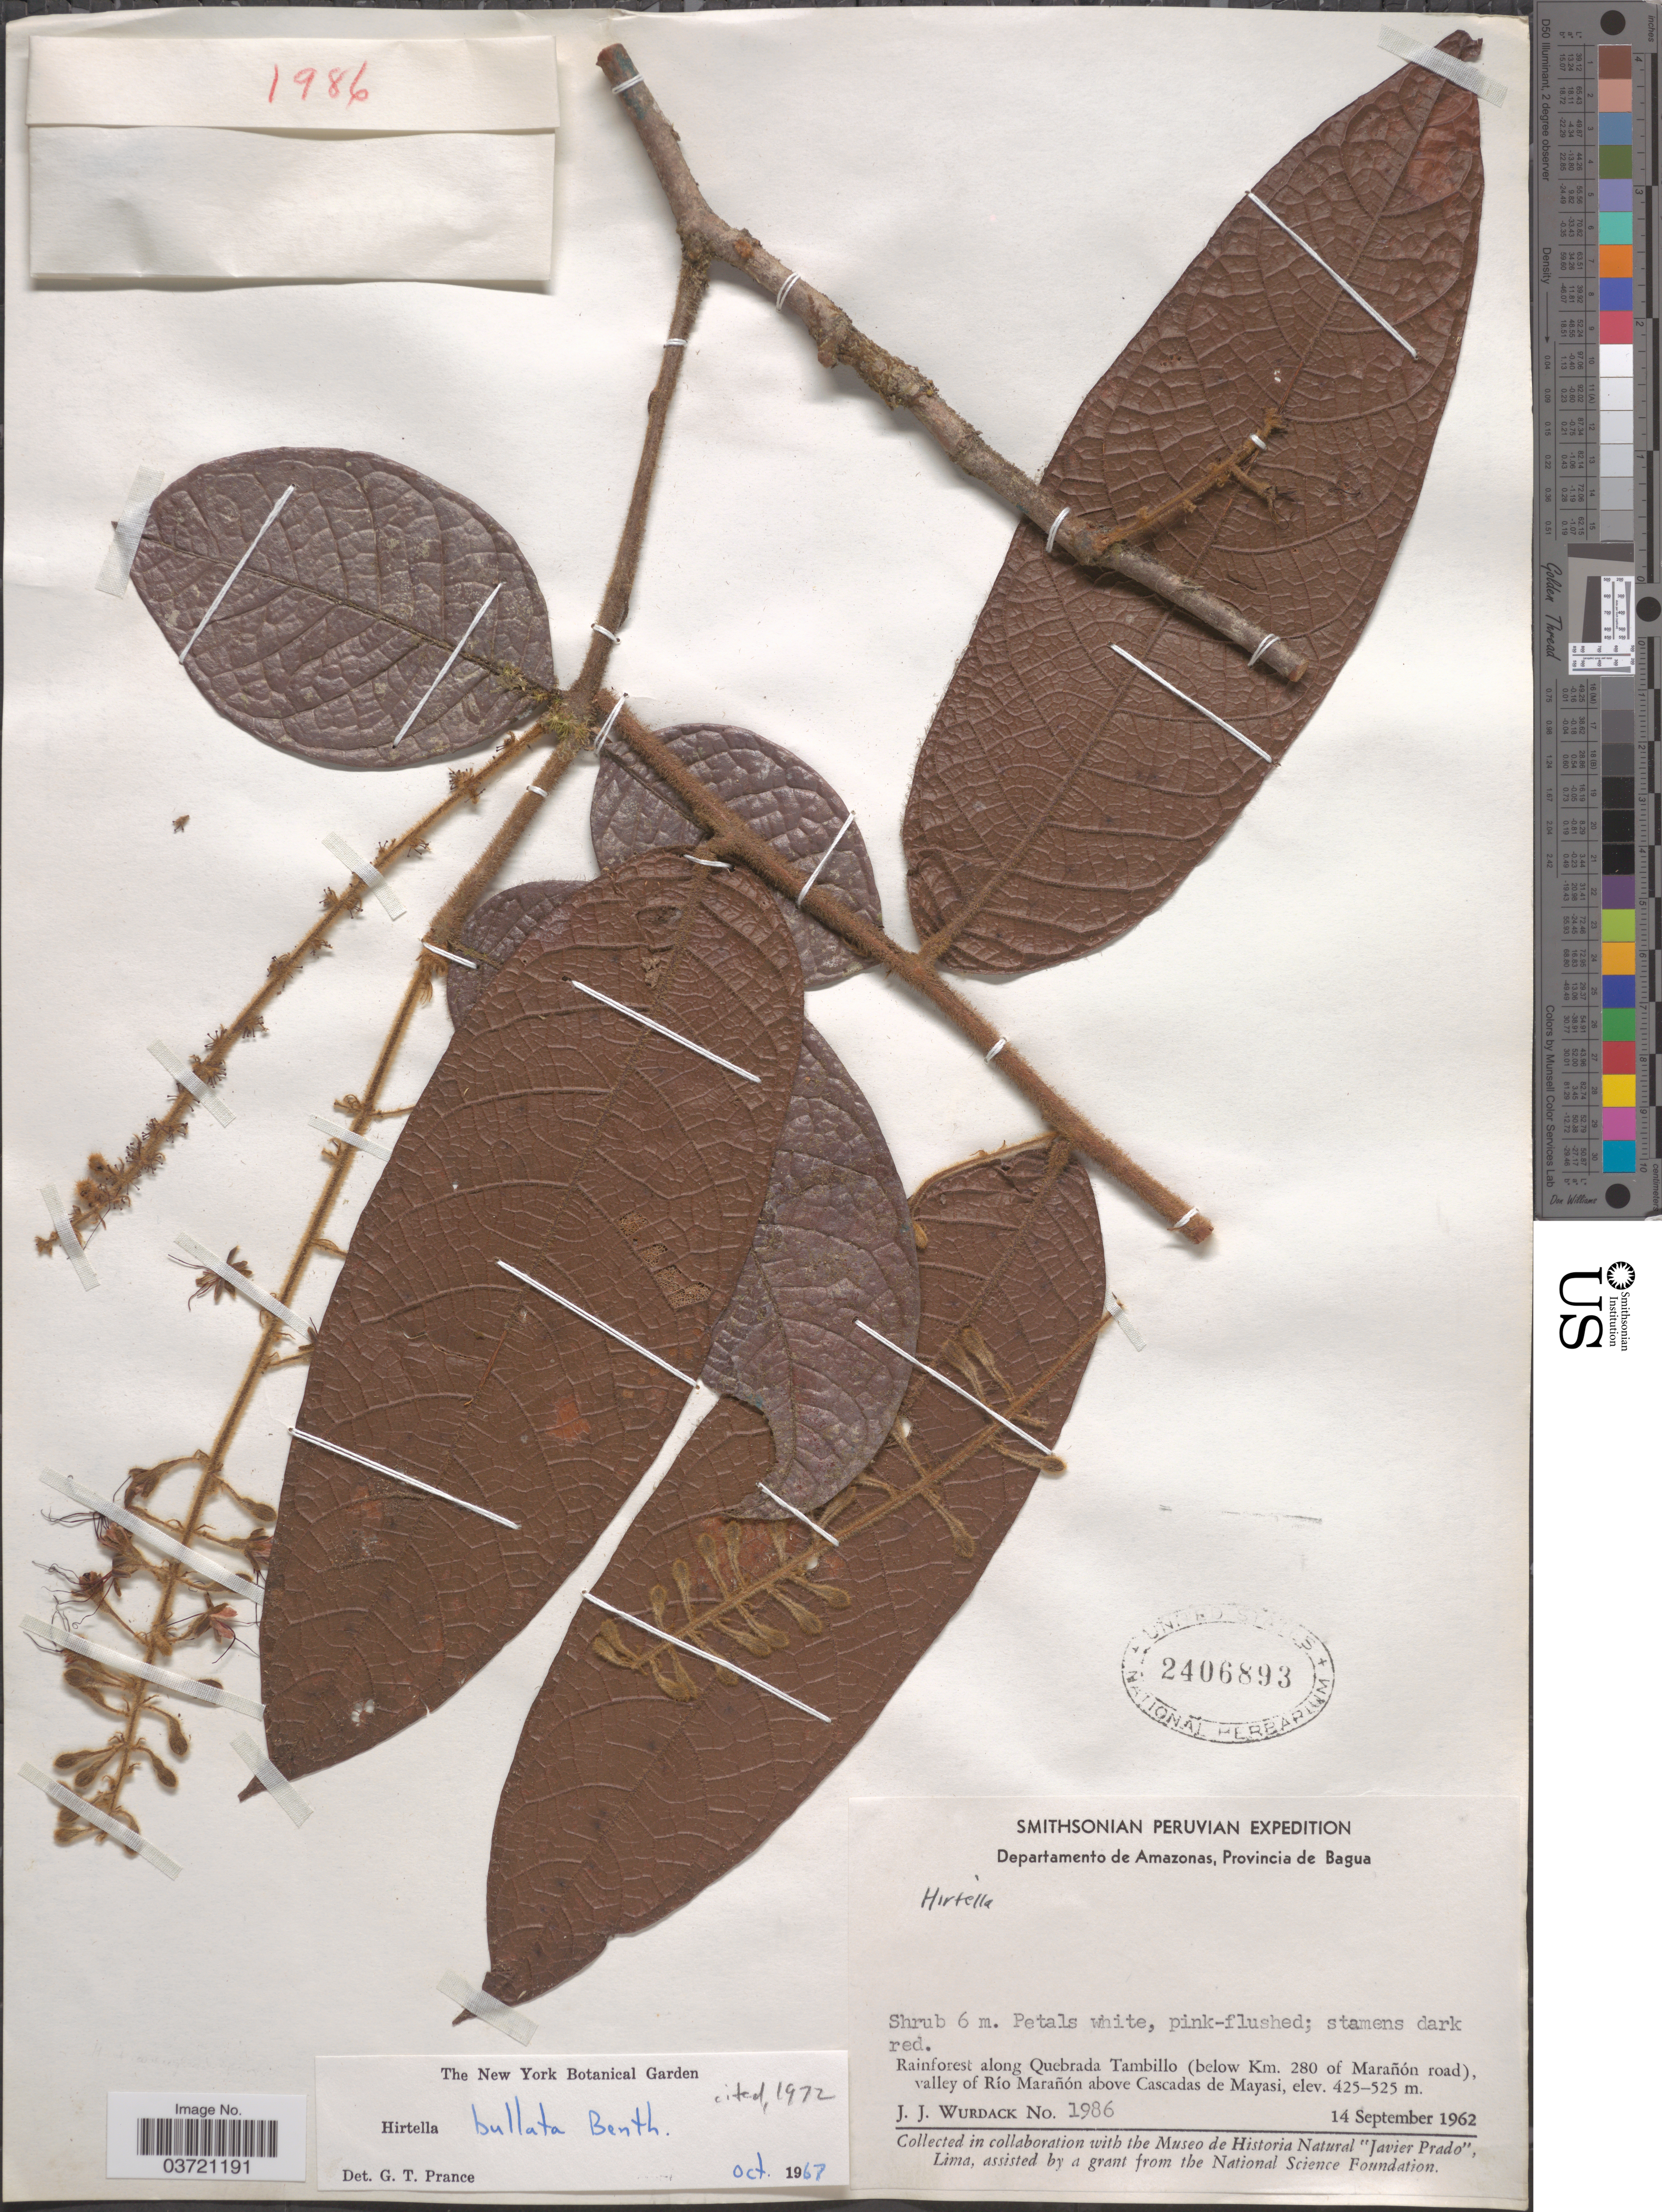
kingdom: Plantae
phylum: Tracheophyta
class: Magnoliopsida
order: Malpighiales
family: Chrysobalanaceae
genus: Hirtella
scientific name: Hirtella bullata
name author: Benth.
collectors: J. J. Wurdack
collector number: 1986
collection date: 1962-09-14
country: Peru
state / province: Amazonas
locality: Departamento de Amazonas, Provincia de Bagua. Rainforest along Quebrada Tambillo (below Km. 280 of Marañón road, valley of Río Marañón above Cascades de Mayasi.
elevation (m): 425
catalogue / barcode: US 2406893